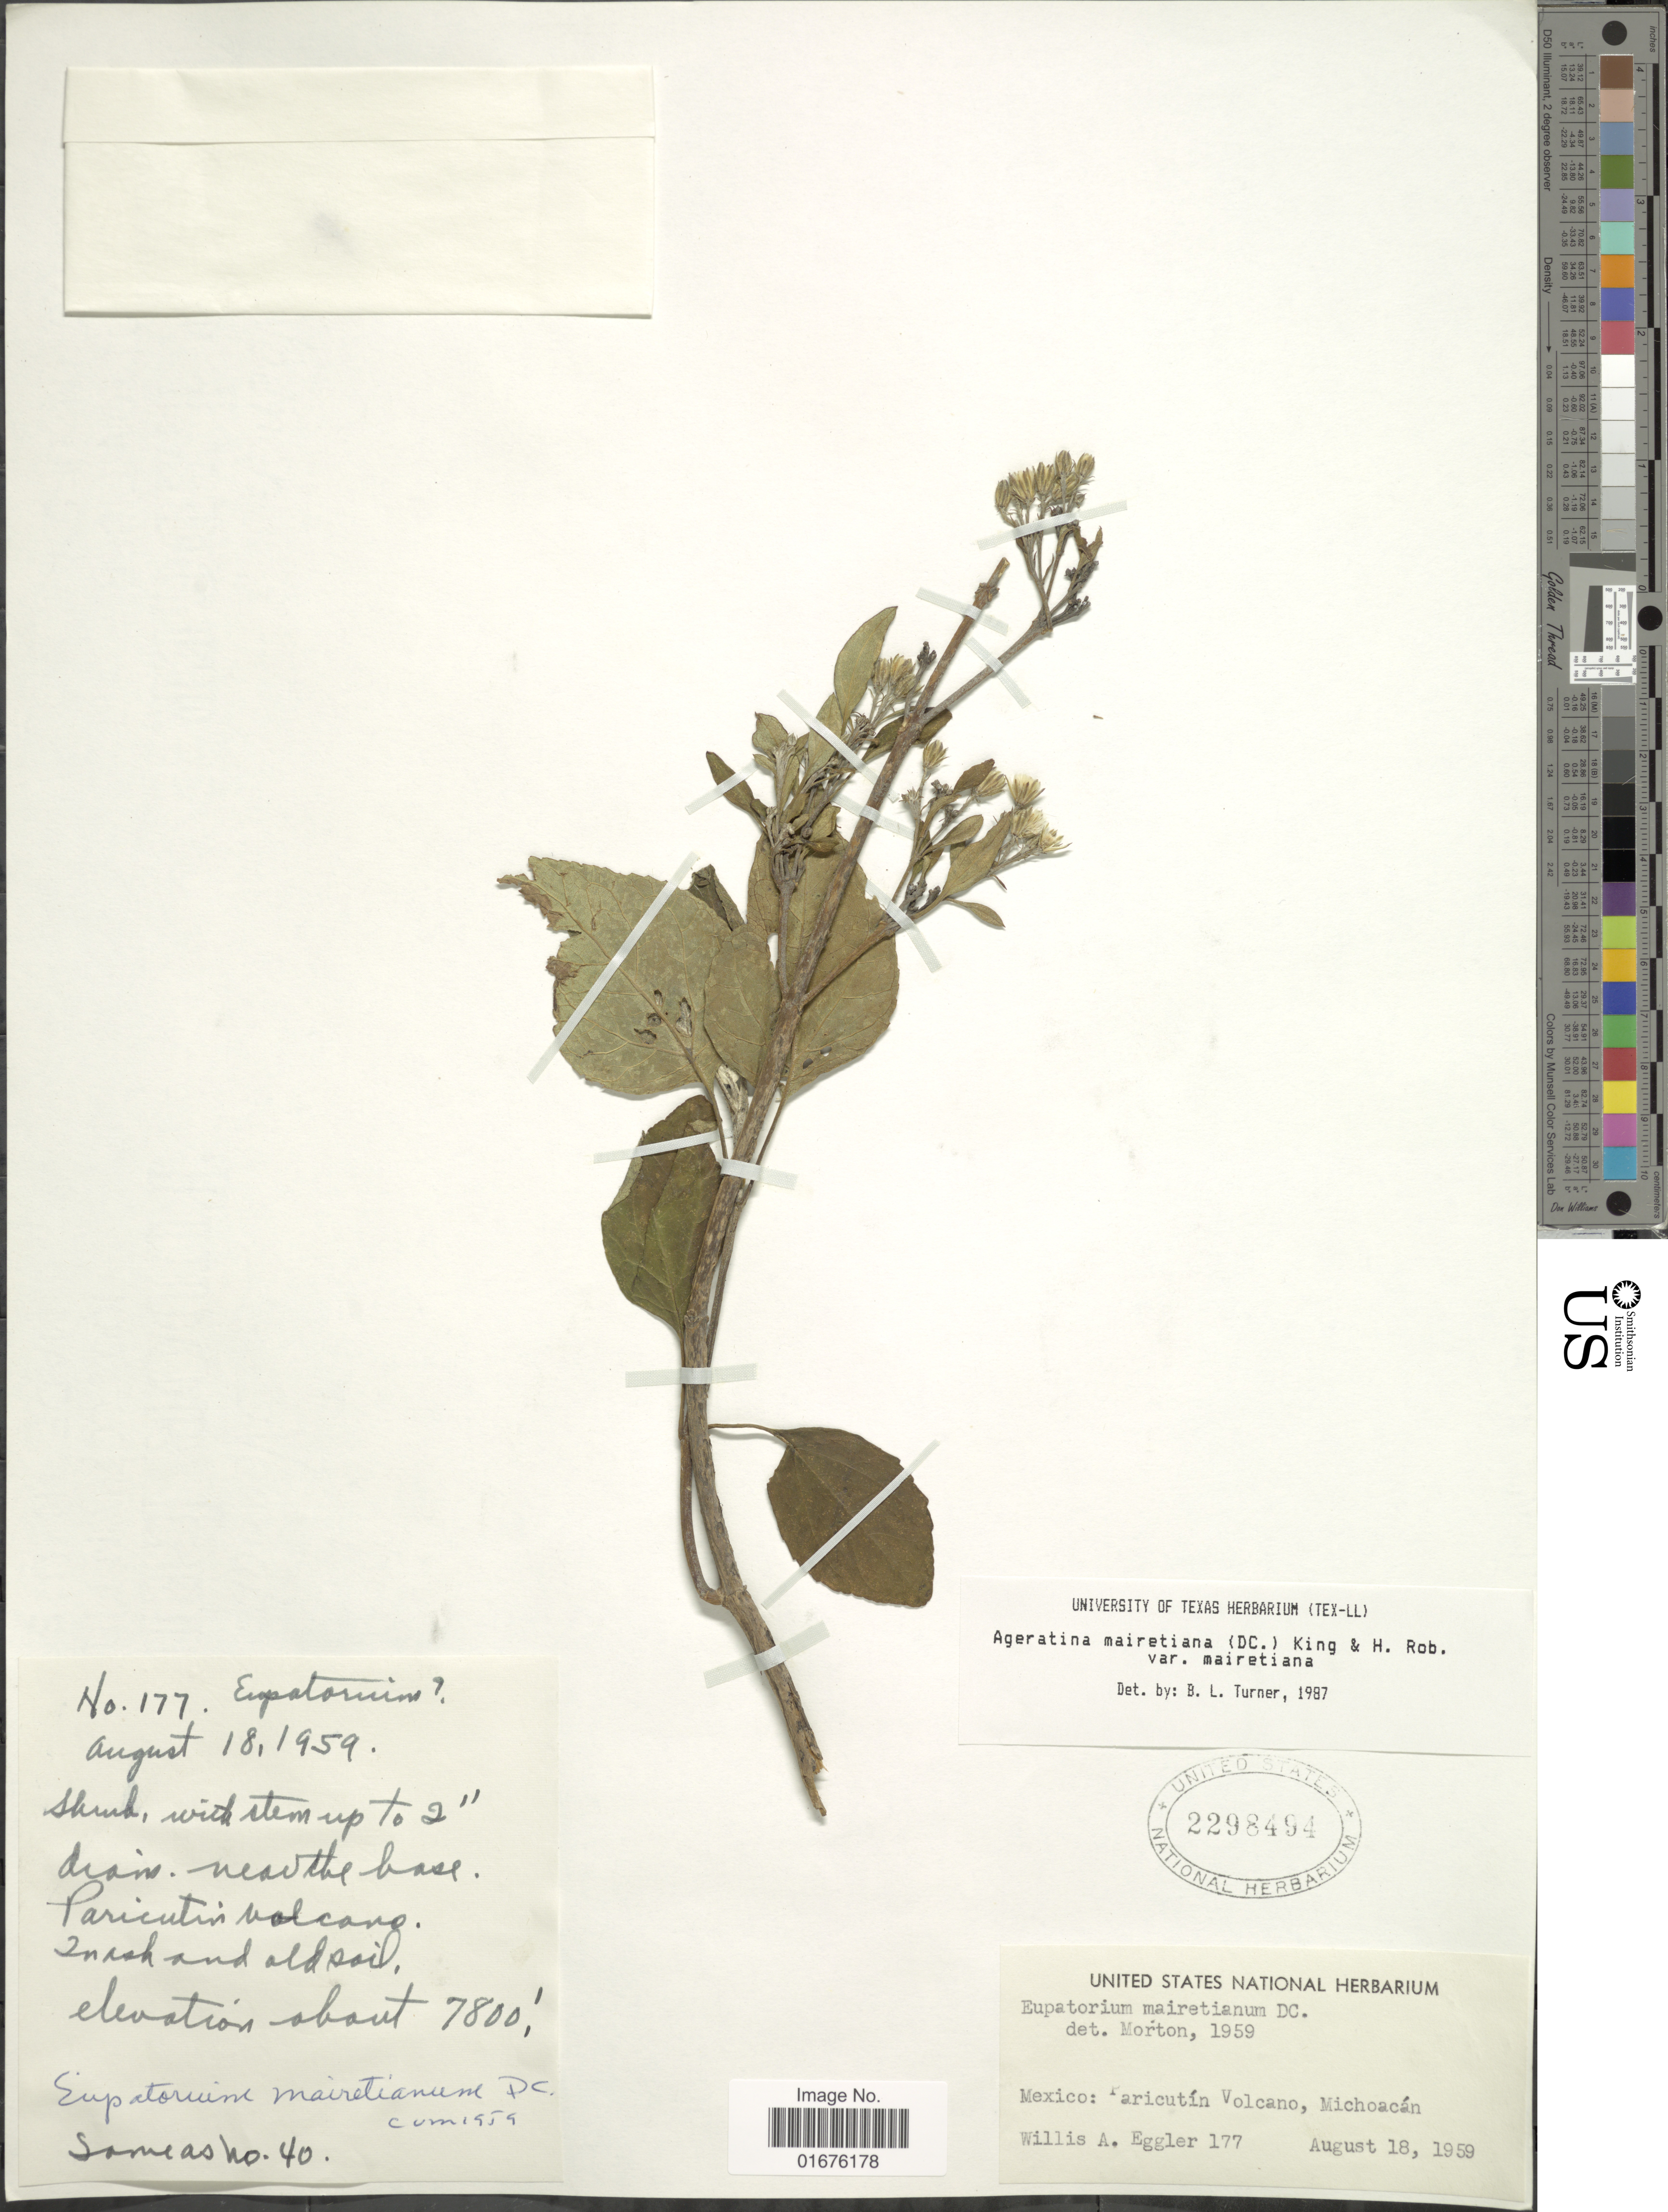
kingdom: Plantae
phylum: Tracheophyta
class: Magnoliopsida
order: Asterales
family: Asteraceae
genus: Ageratina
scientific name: Ageratina mairetiana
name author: (DC.) R.M. King & H. Rob.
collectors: W. A. Eggler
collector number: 177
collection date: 1959-08-18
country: Mexico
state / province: Michoacán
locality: Paricutín Volcano, in ash and soil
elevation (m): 2377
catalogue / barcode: US 2298494